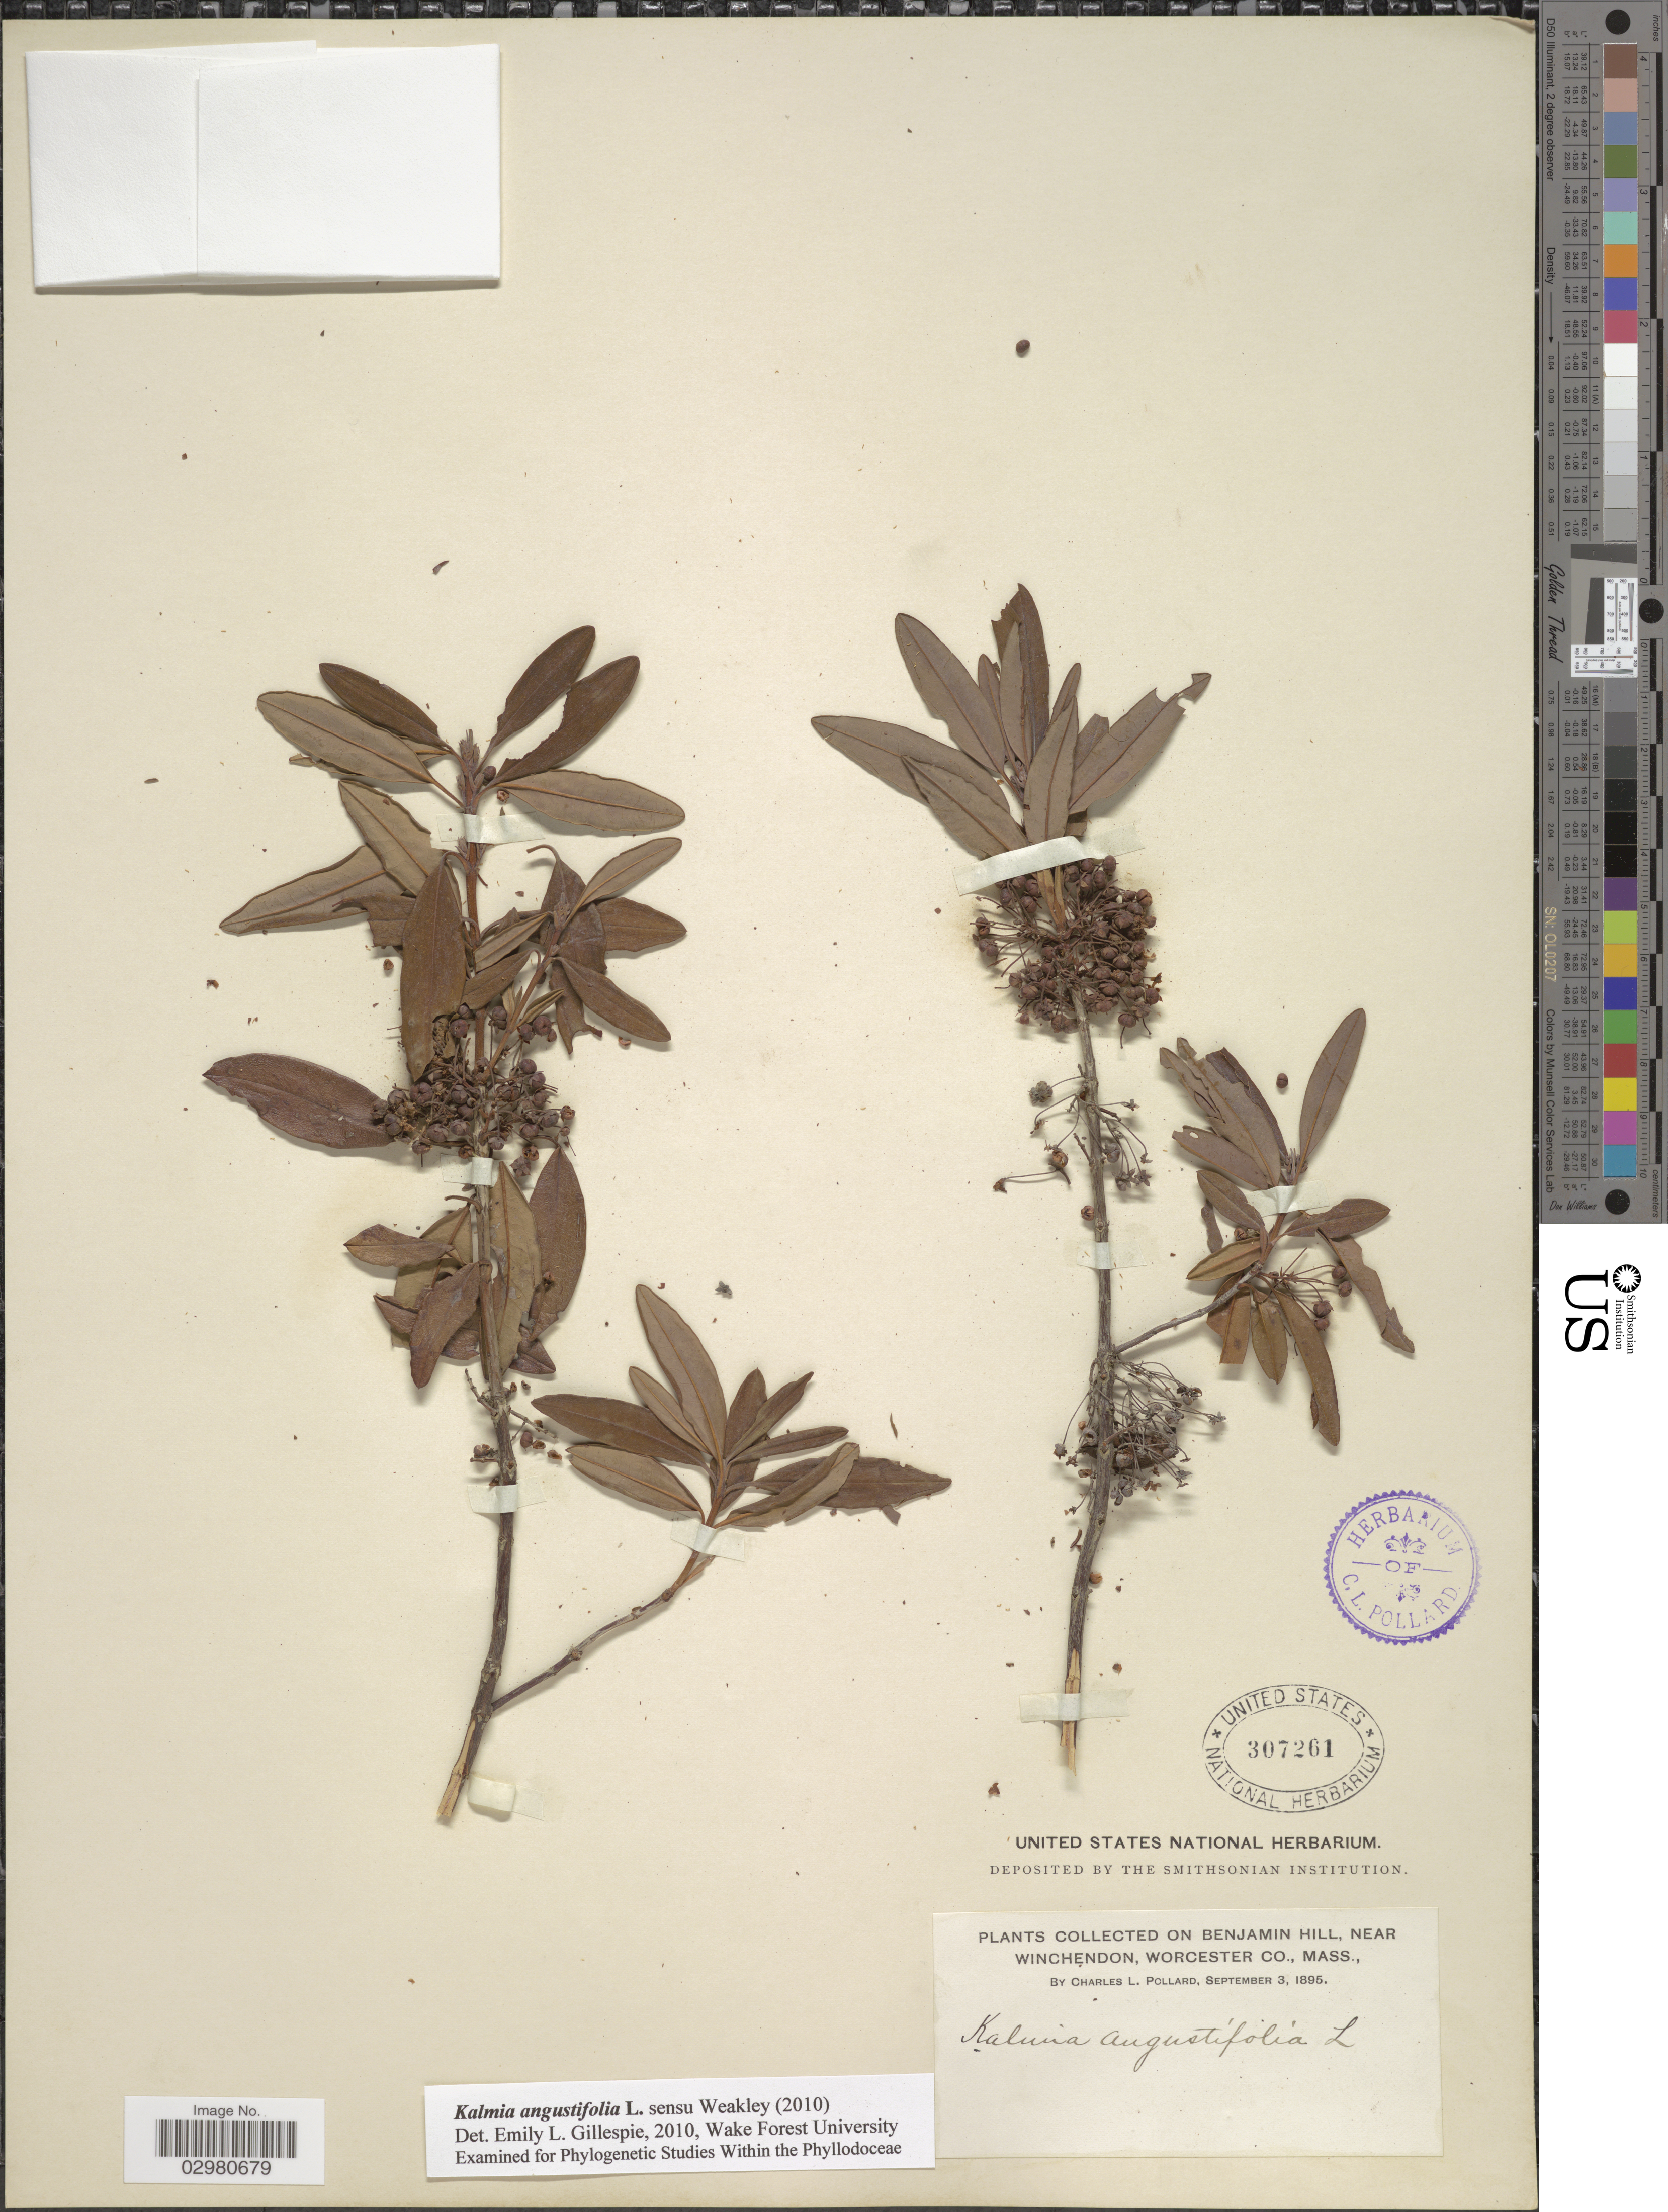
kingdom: Plantae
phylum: Tracheophyta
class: Magnoliopsida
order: Ericales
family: Ericaceae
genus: Kalmia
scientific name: Kalmia angustifolia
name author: L.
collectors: C. L. Pollard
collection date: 1895-09-03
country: United States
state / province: Massachusetts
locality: On Benjamin Hill, near Winchendon, Worcester Co., Mass.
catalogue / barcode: US 307261